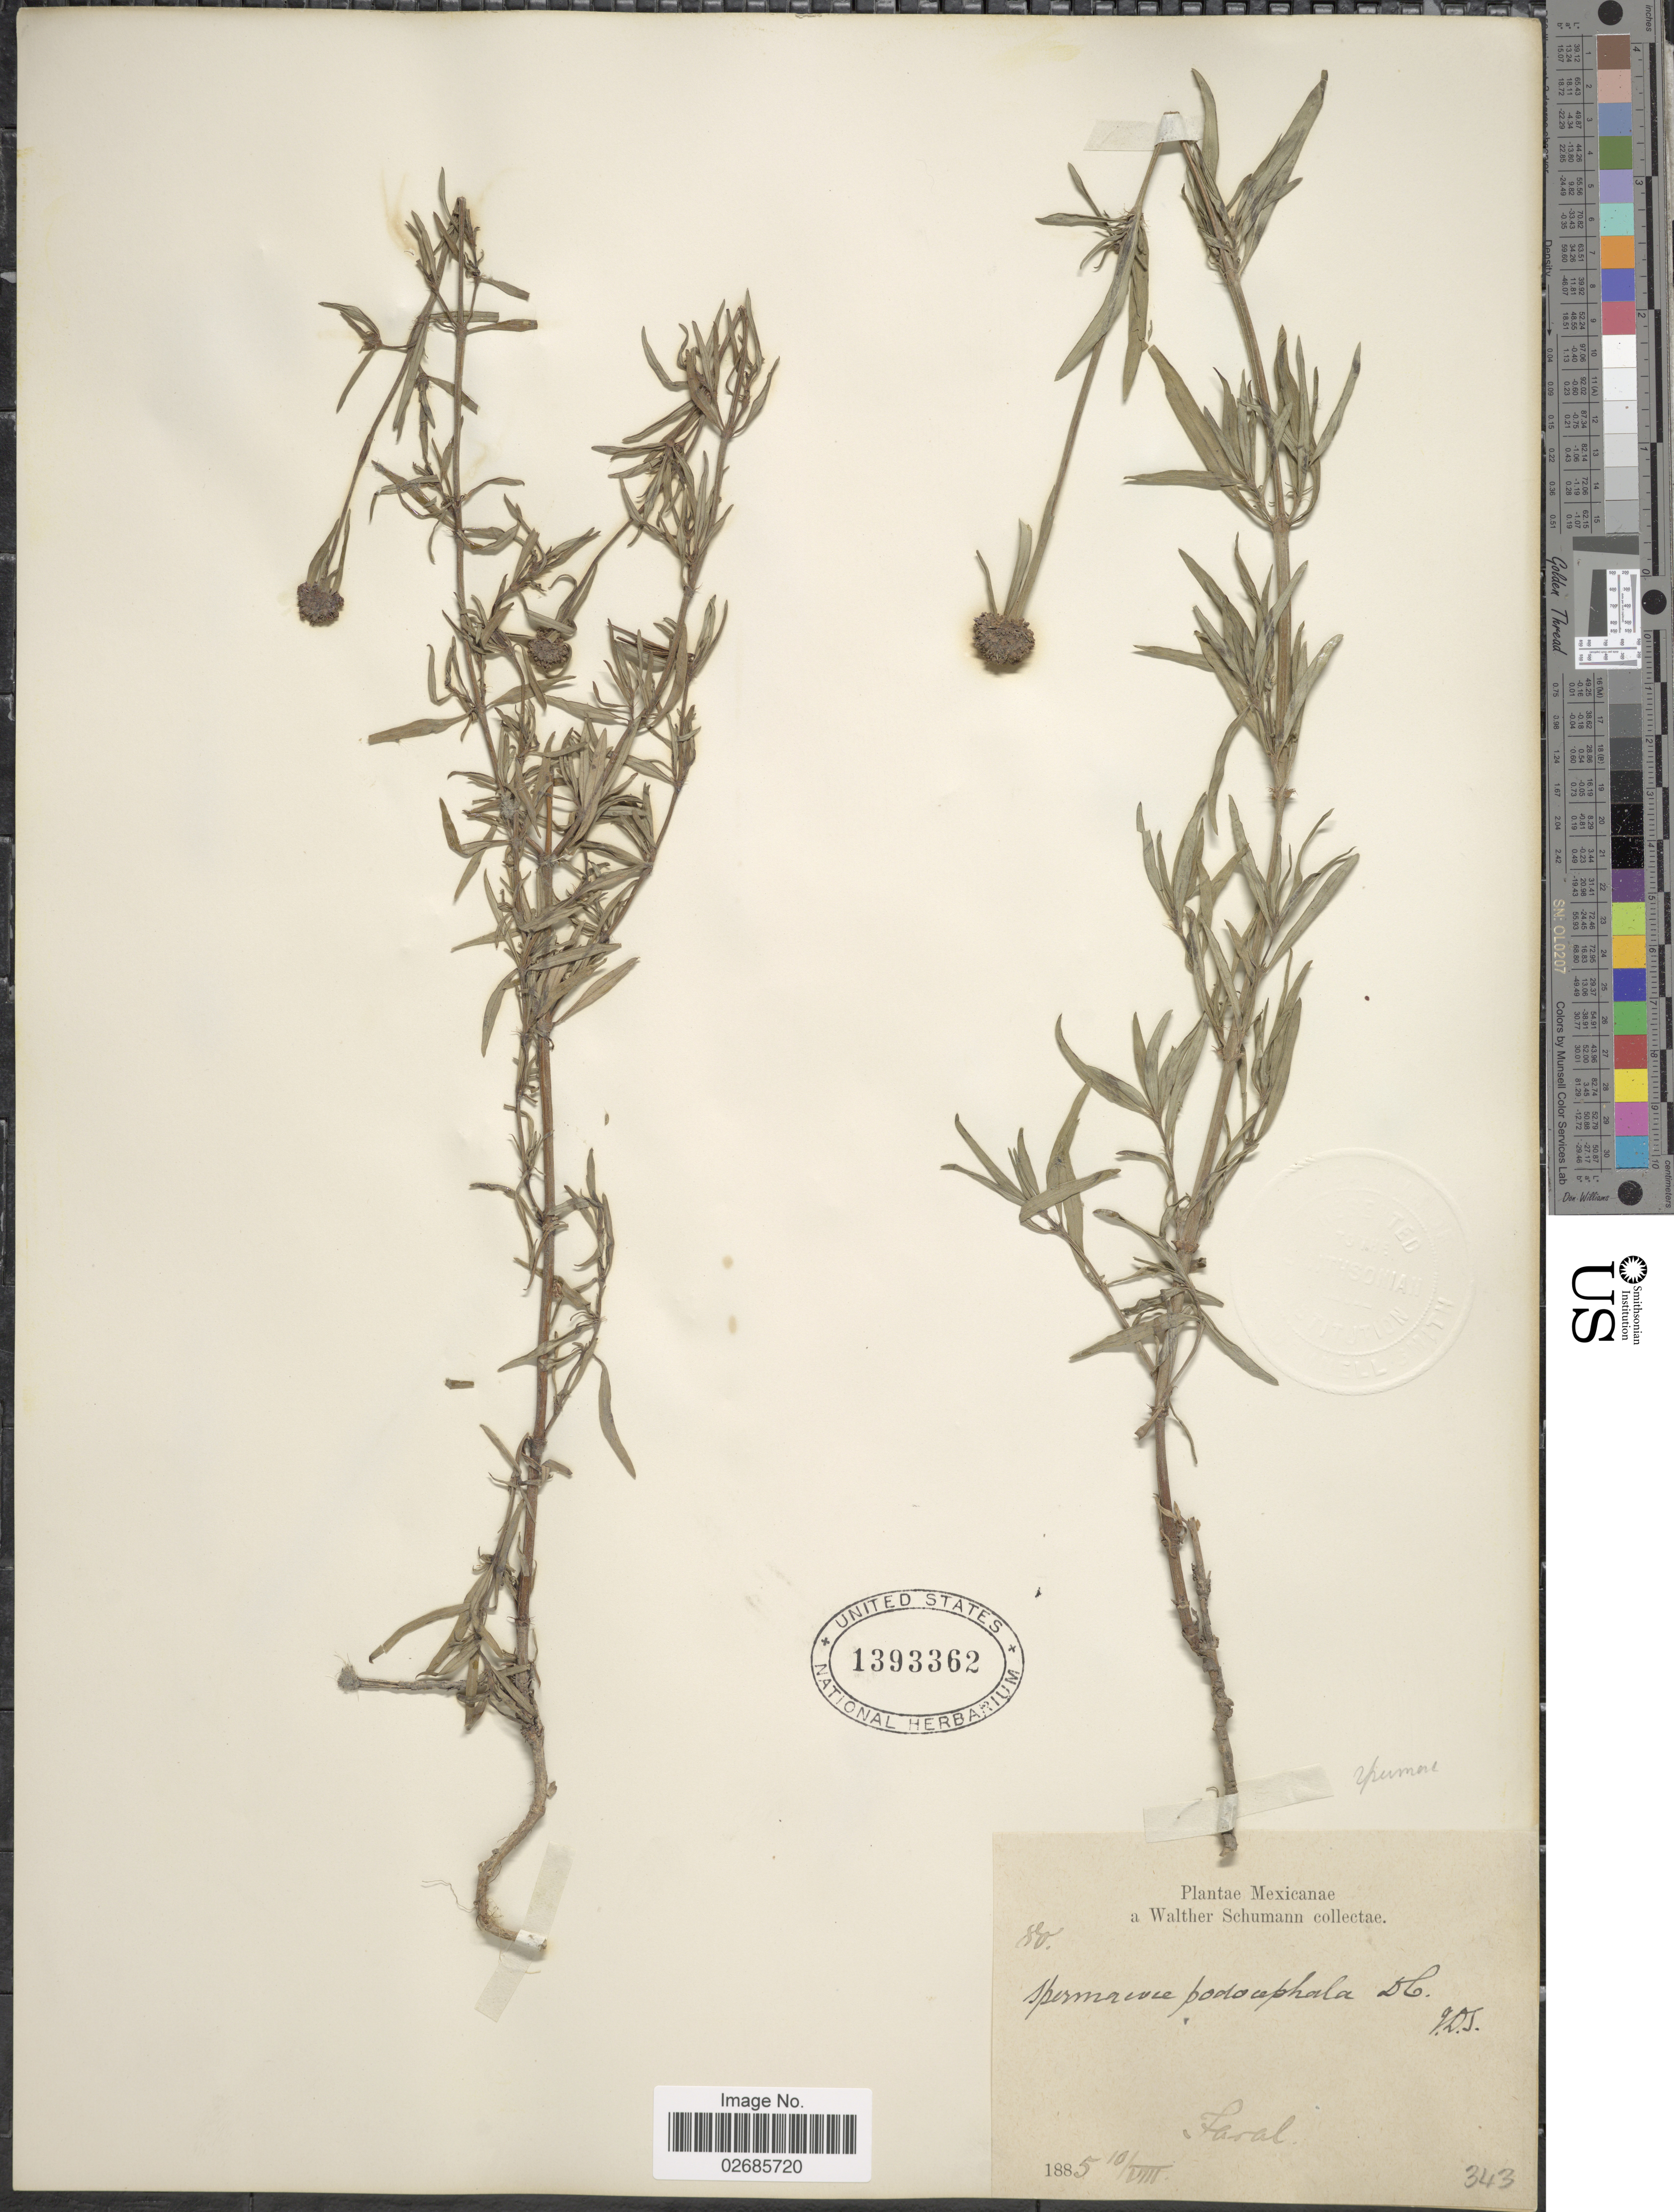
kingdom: Plantae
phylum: Tracheophyta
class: Magnoliopsida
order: Gentianales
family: Rubiaceae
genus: Borreria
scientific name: Borreria verticillata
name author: (L.) G. Mey.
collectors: W. Schumann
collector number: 80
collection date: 1885-08-10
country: Mexico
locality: Faral.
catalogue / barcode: US 1393362